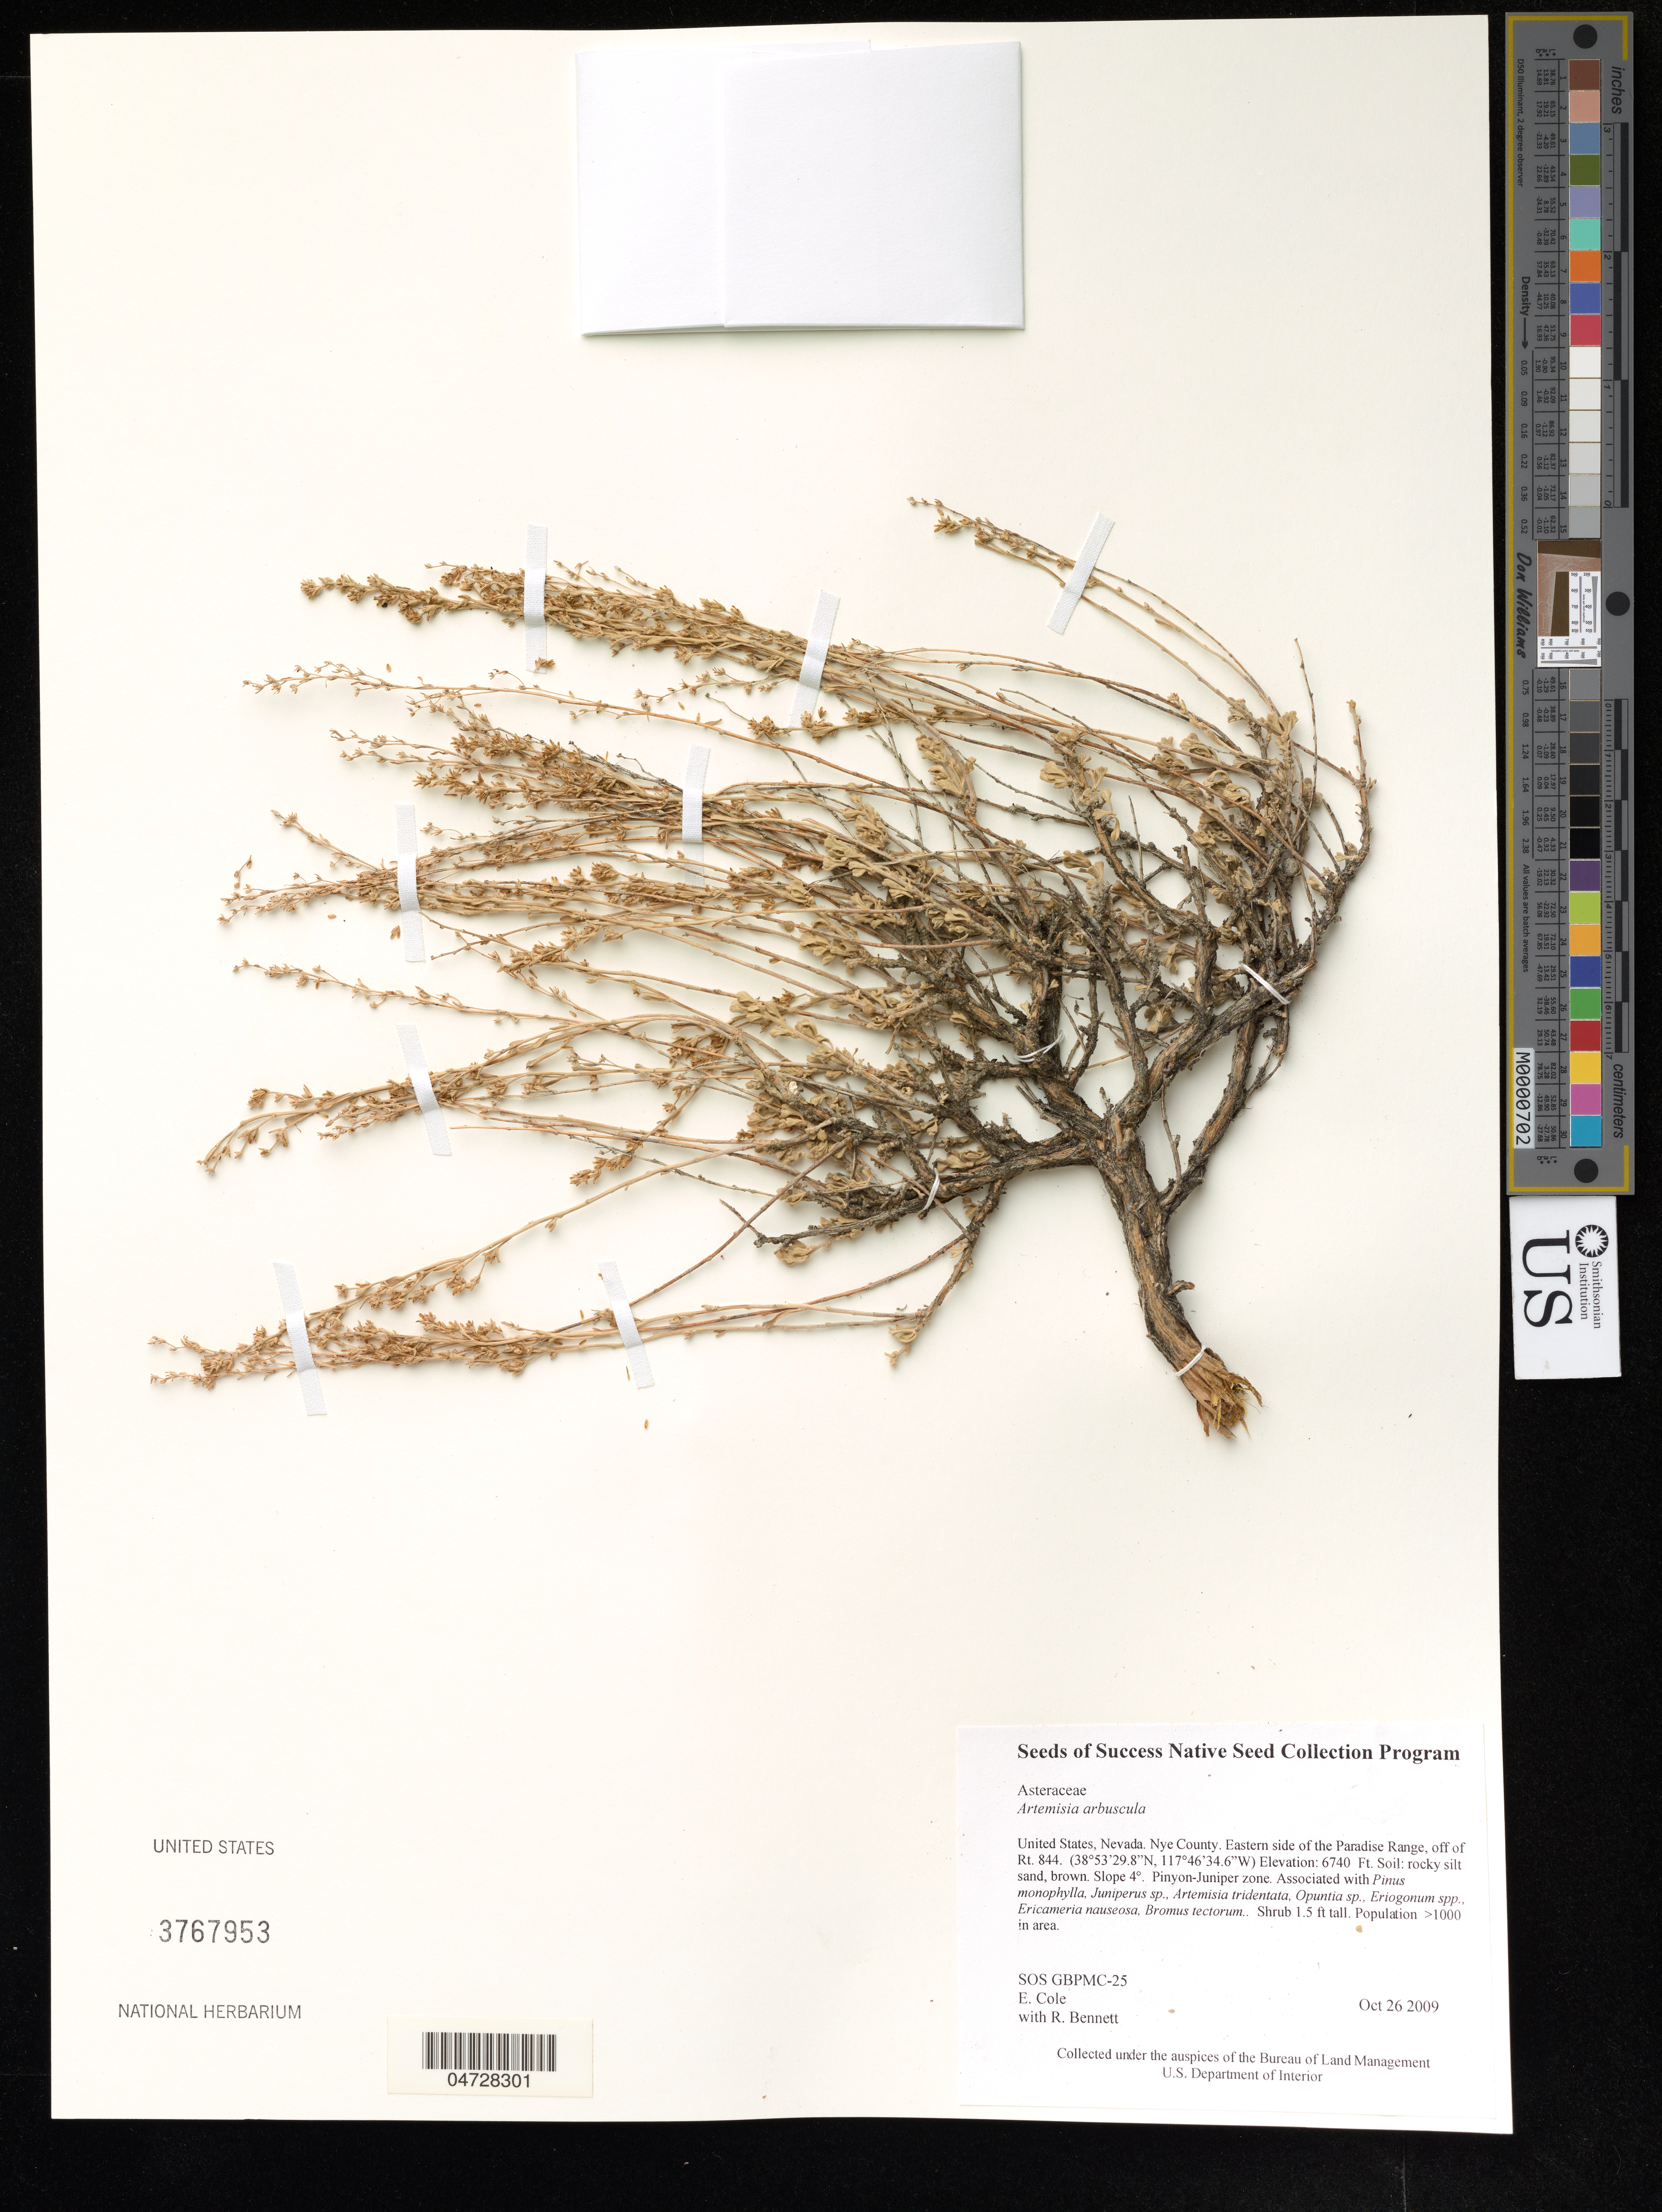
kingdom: Plantae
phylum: Tracheophyta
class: Magnoliopsida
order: Asterales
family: Asteraceae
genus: Artemisia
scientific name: Artemisia arbuscula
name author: Nutt.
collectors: E. Cole & R. Bennett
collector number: SOS GBPMC-25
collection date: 2009-10-26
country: United States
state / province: Nevada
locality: Nye County. Eastern side of the Paradise Range, off of Rt. 844.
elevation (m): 2054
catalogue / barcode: US 3767953